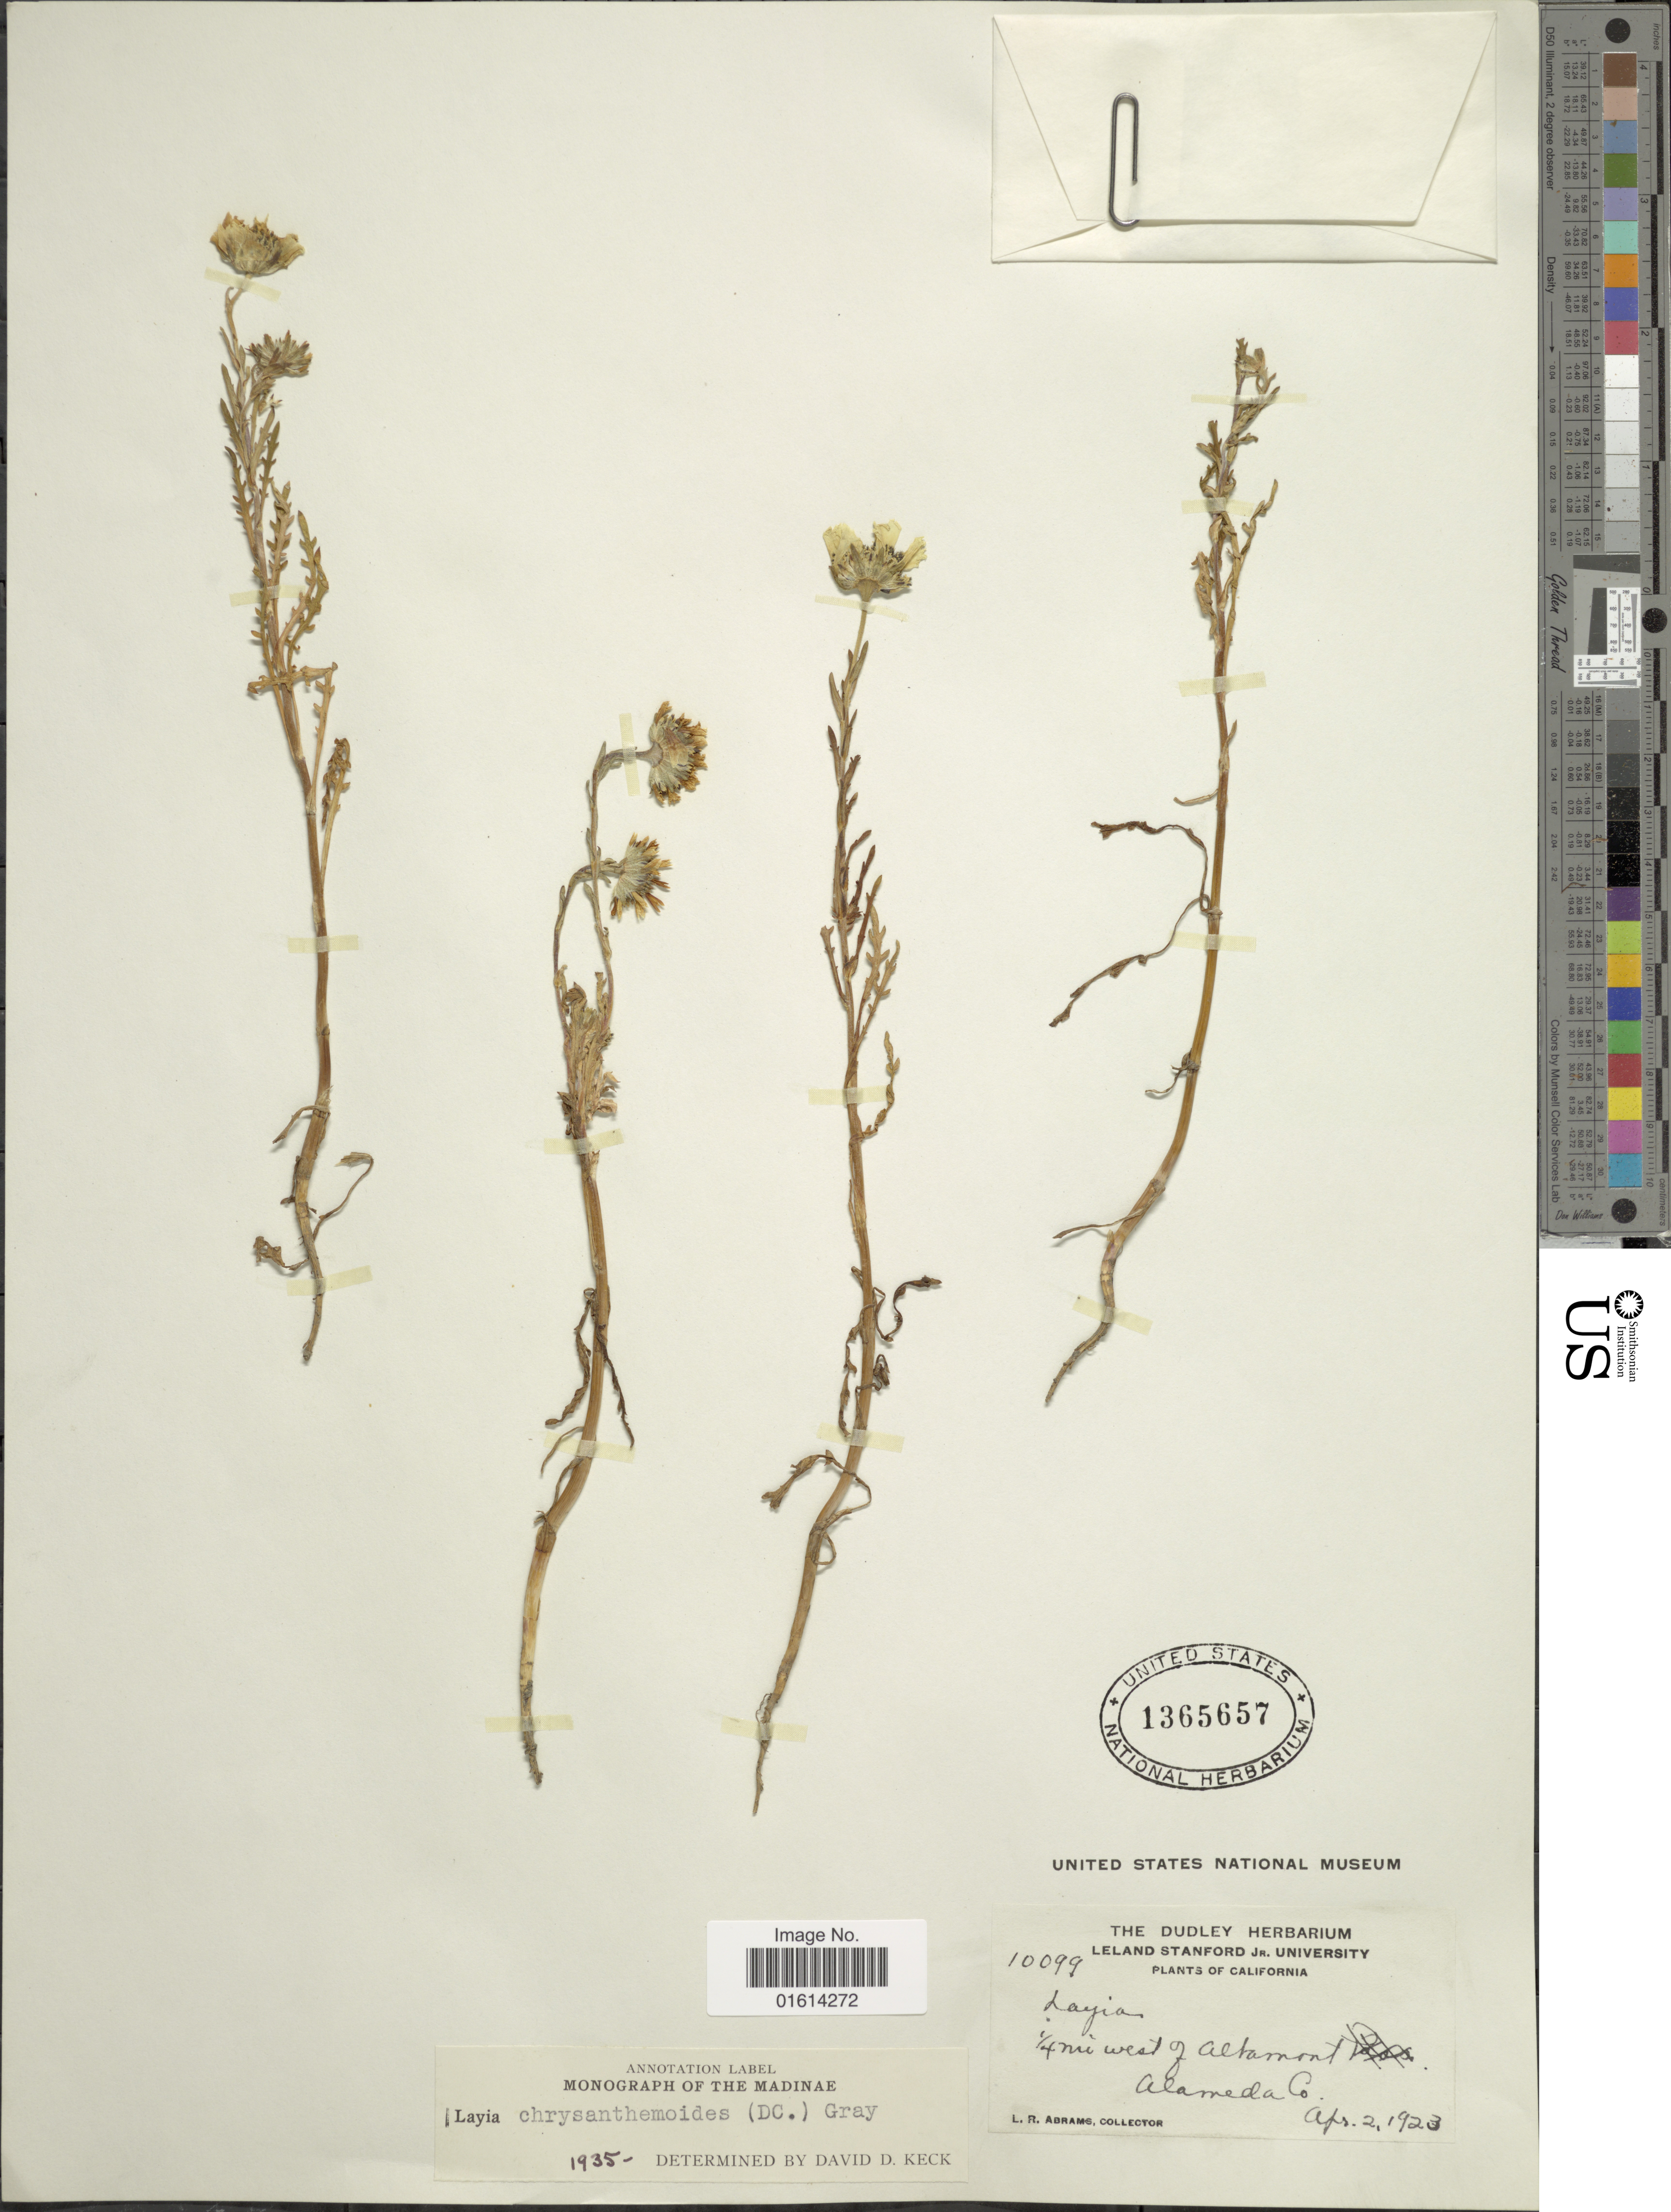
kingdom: Plantae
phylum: Tracheophyta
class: Magnoliopsida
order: Asterales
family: Asteraceae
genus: Layia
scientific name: Layia chrysanthemoides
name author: (DC.) A. Gray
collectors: L. Abrams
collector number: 10099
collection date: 1923-04-02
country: United States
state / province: California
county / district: Alameda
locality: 1/4 mi west of Altamont, Alameda Co.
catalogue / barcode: US 1365657